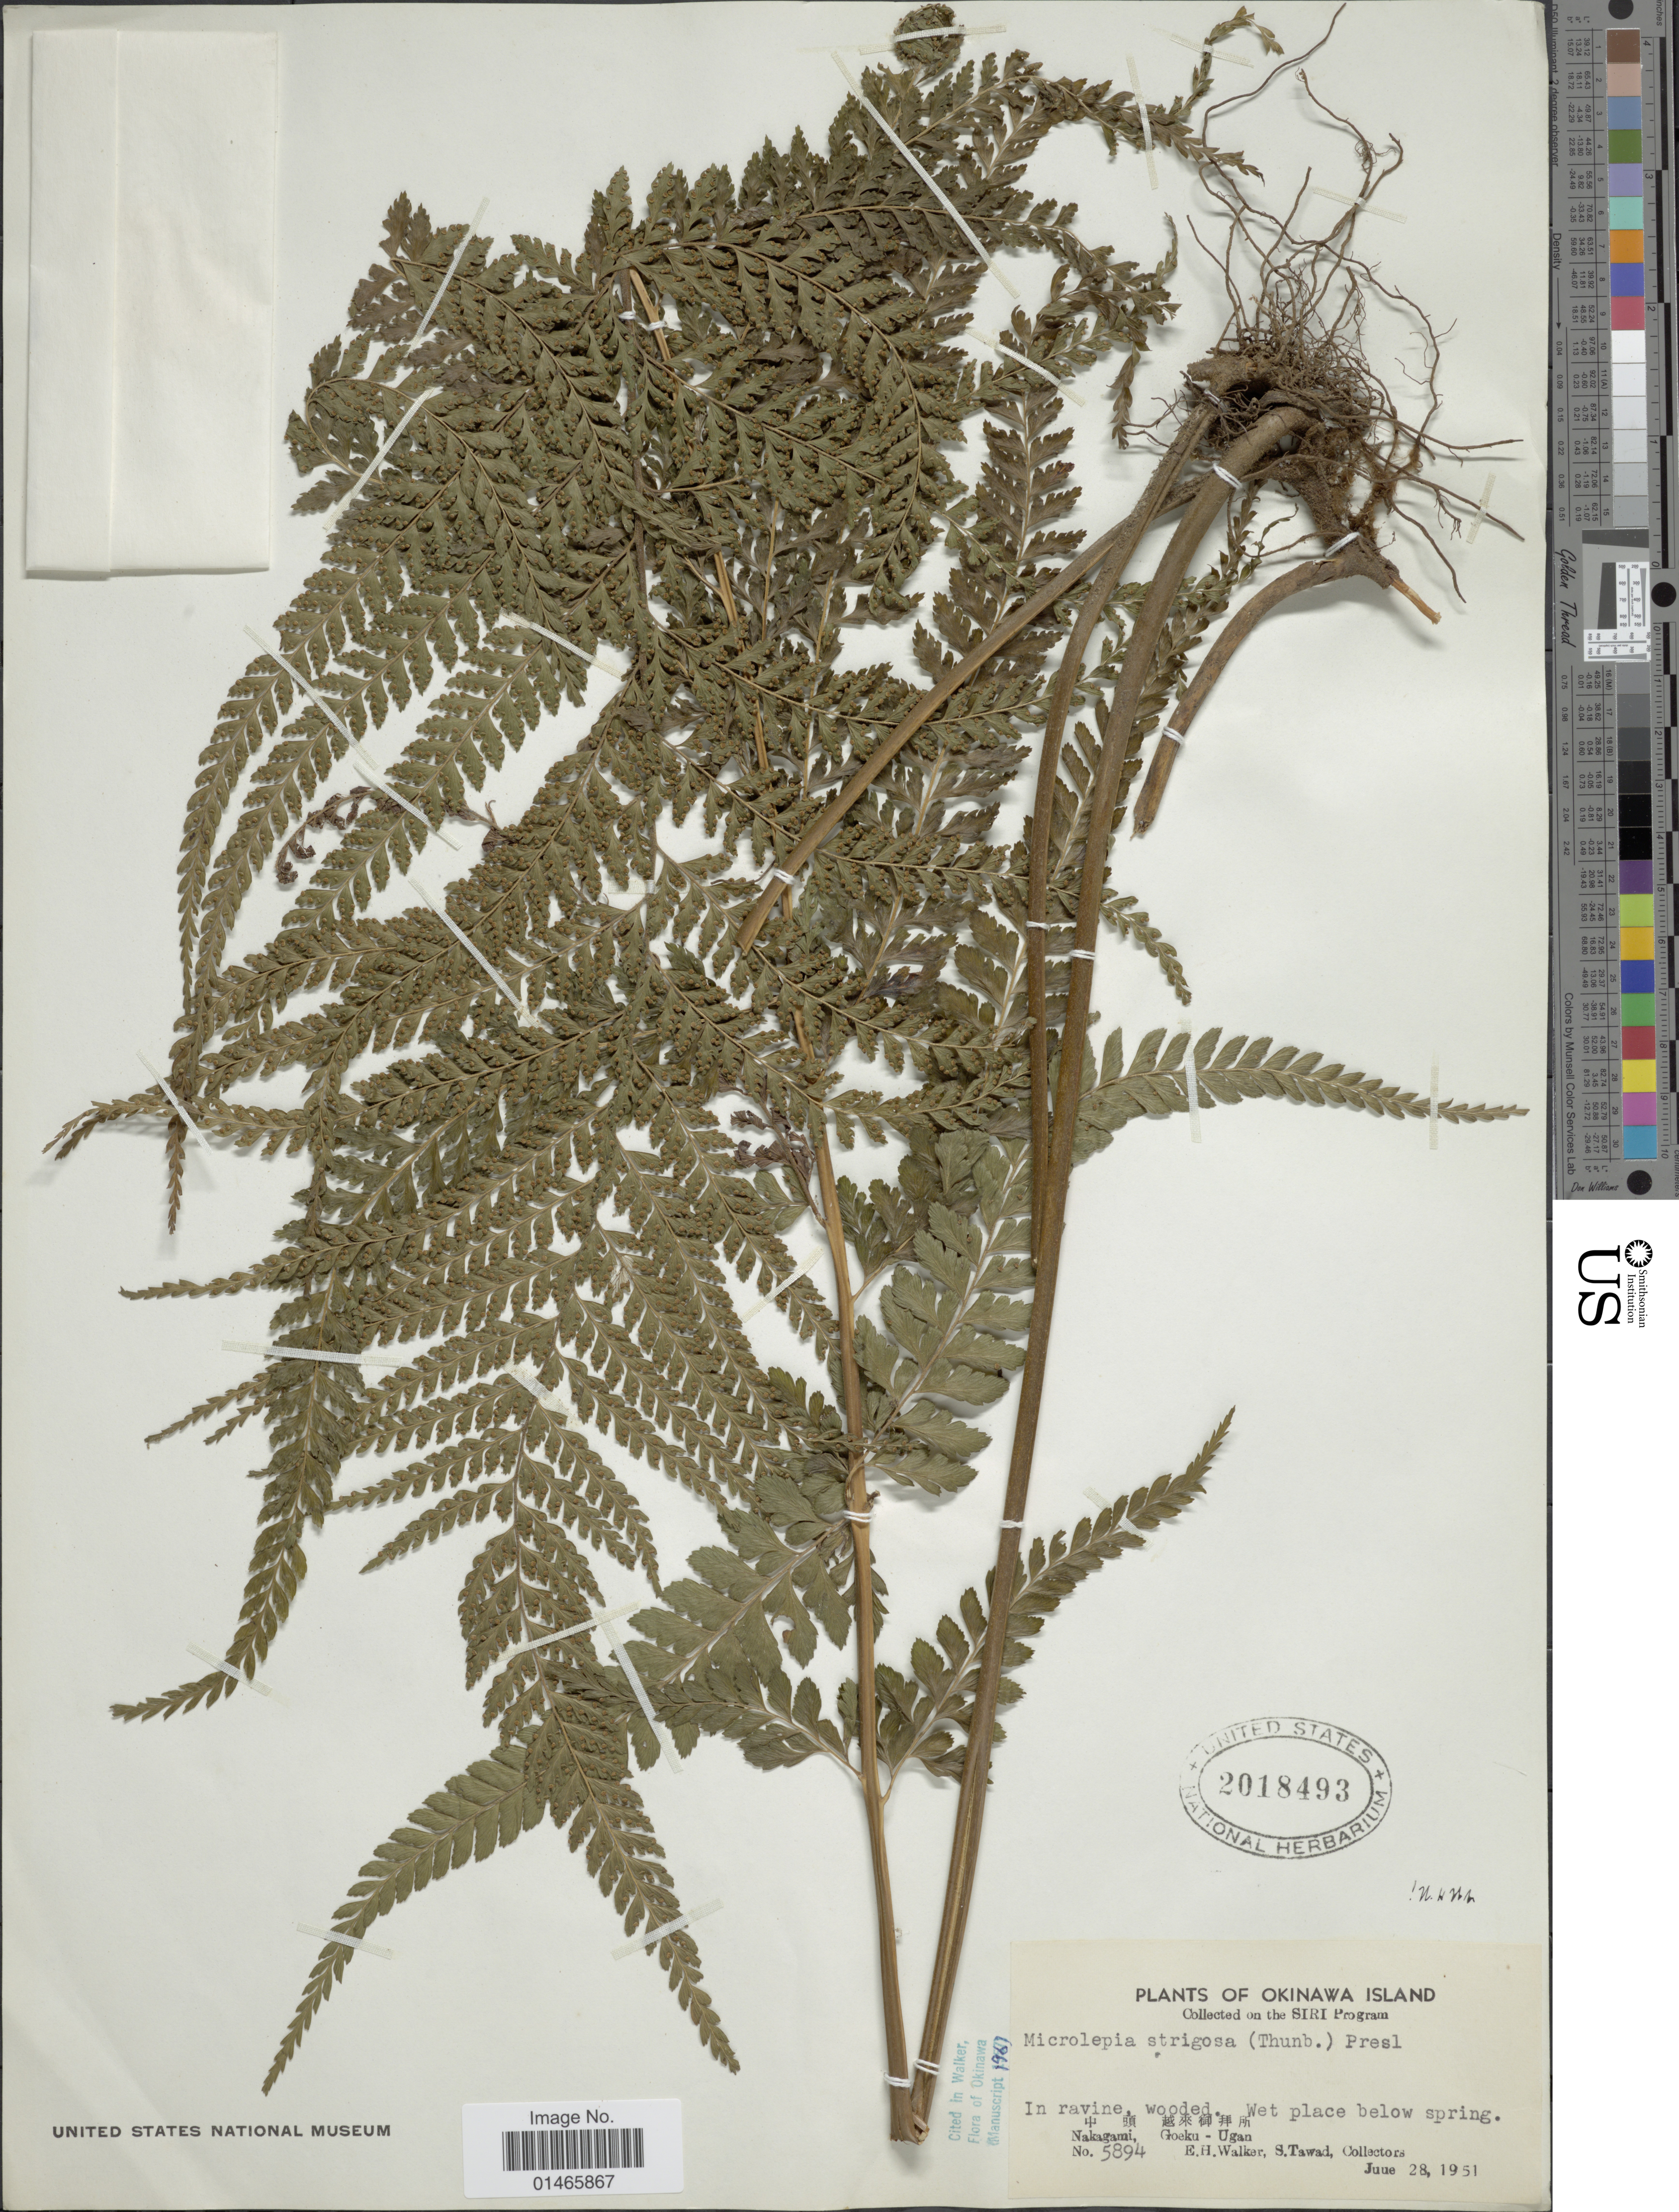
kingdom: Plantae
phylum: Tracheophyta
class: Polypodiopsida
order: Polypodiales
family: Dennstaedtiaceae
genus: Microlepia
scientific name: Microlepia strigosa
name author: (Thunb.) J. Presl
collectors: E. H. Walker & S. Tawad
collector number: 5894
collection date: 1951-06-28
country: Japan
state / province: Okinawa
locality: Nakagami, Goeku-Ugan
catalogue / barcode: US 2018493